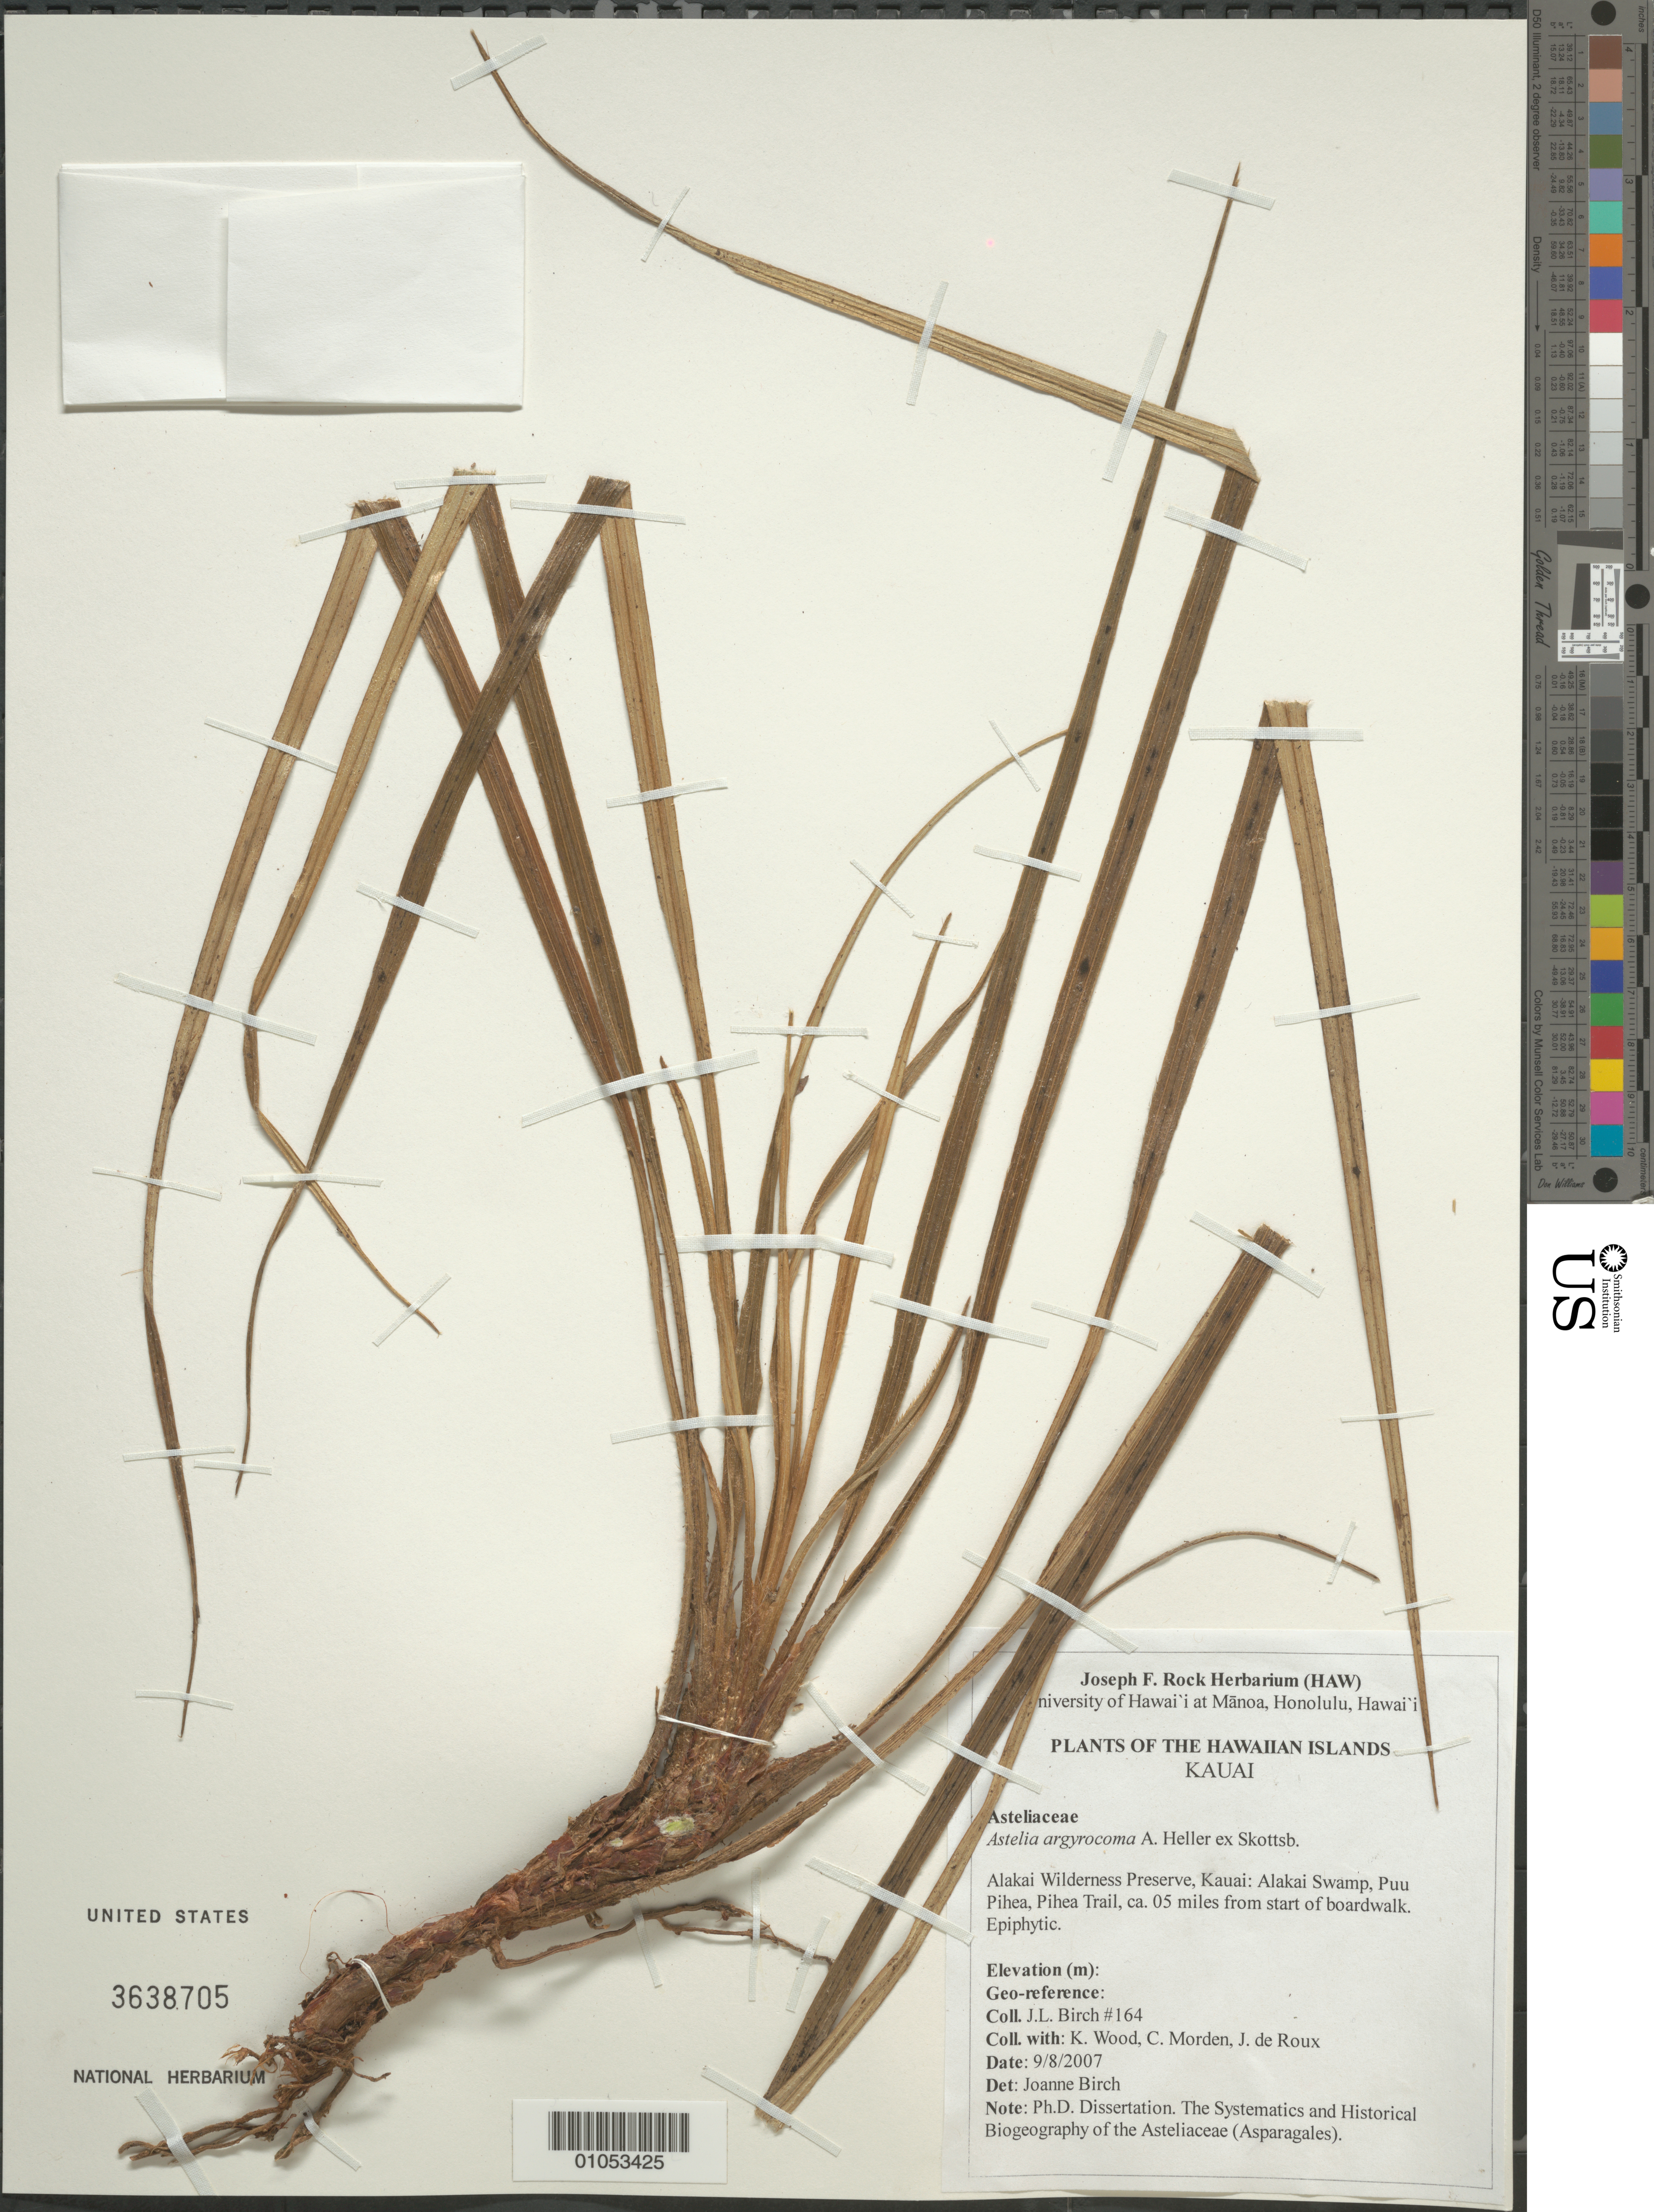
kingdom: Plantae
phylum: Tracheophyta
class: Liliopsida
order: Asparagales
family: Asteliaceae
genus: Astelia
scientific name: Astelia argyrocoma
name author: A. Heller ex Skottsb.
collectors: J. Birch, K. Wood, C. Morden, de Roux J., J. Ciacci & S. Heinzmann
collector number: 164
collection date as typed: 8 Sep 2007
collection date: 2007-09-08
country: United States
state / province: Hawaii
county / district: Kauai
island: Kaua'i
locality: Alakai Wilderness Preserve, Alakai Swamp, Puu Pihea, Pihea Trail, ca. 5 miles from start of boardwalk.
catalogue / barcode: US 3638705